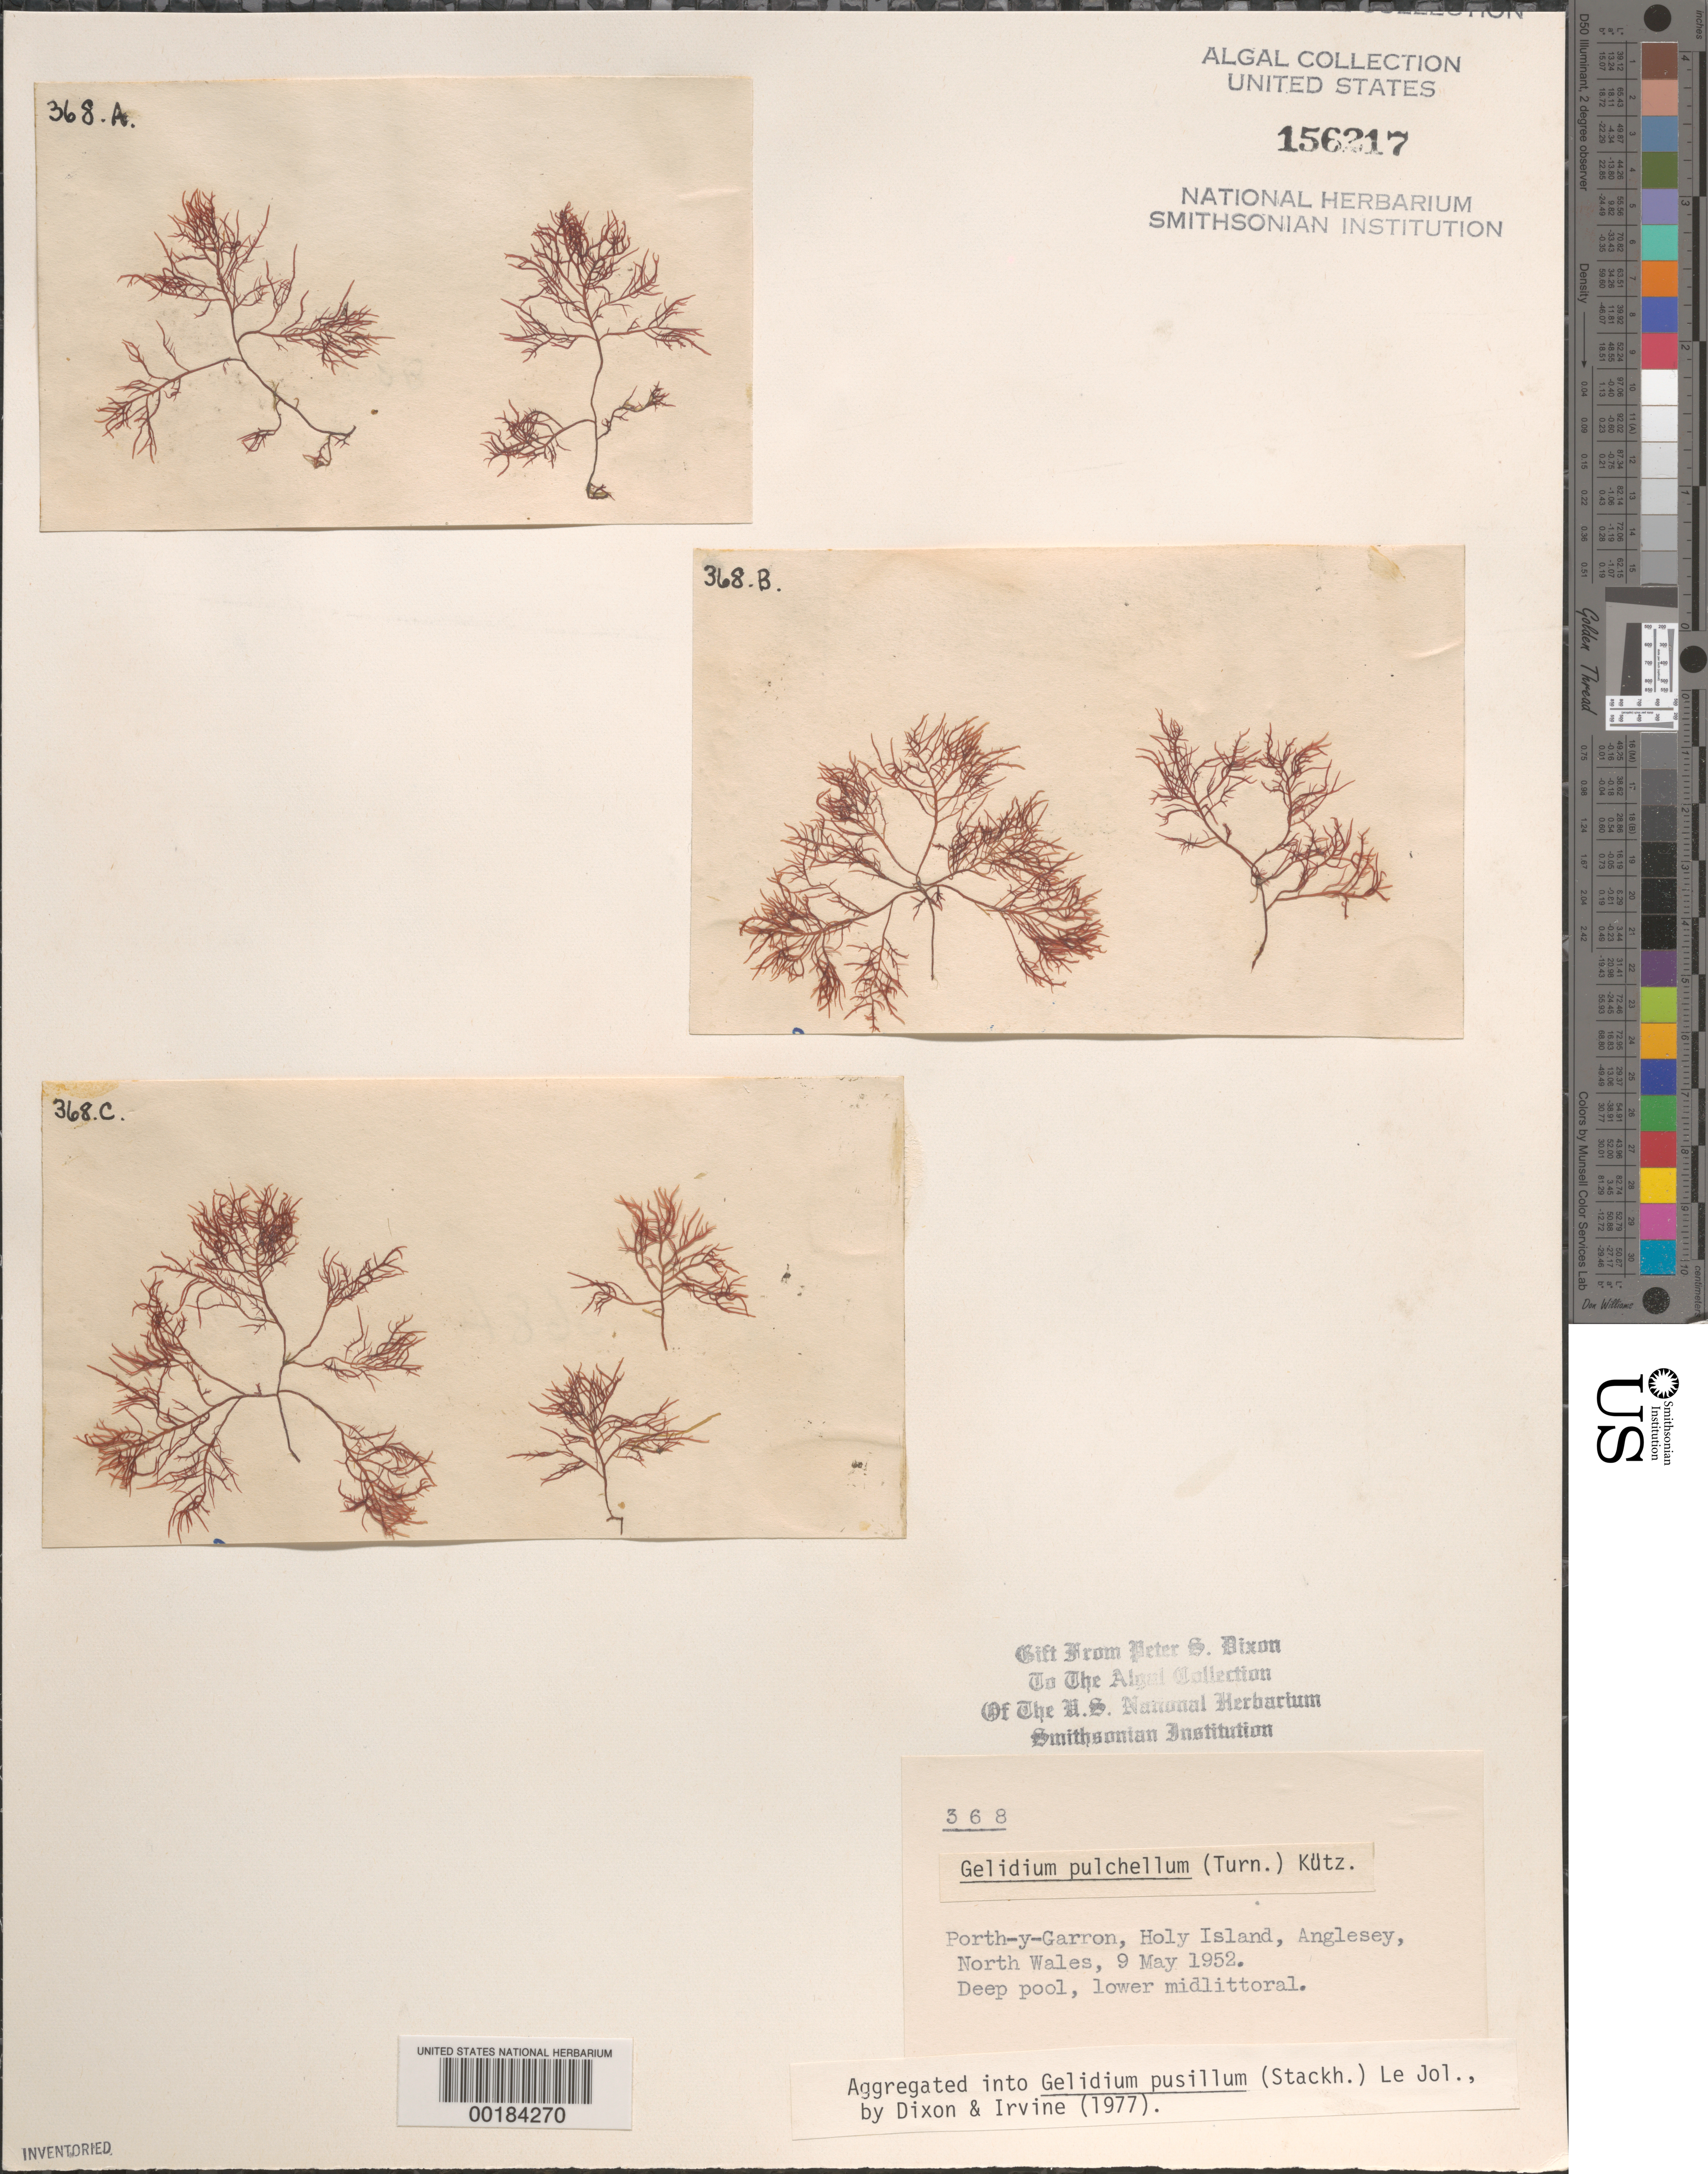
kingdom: Plantae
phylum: Rhodophyta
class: Florideophyceae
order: Gelidiales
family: Gelidiaceae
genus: Gelidium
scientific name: Gelidium pusillum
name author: (Stackh.) Le Jol.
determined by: Dixon, P. S.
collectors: P. S. Dixon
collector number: PSD 368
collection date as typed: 09 May 1952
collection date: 1952-05-09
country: United Kingdom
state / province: Wales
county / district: Gwynedd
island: Anglesey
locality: Porth-y-garron, Holy Island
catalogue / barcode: US 156217